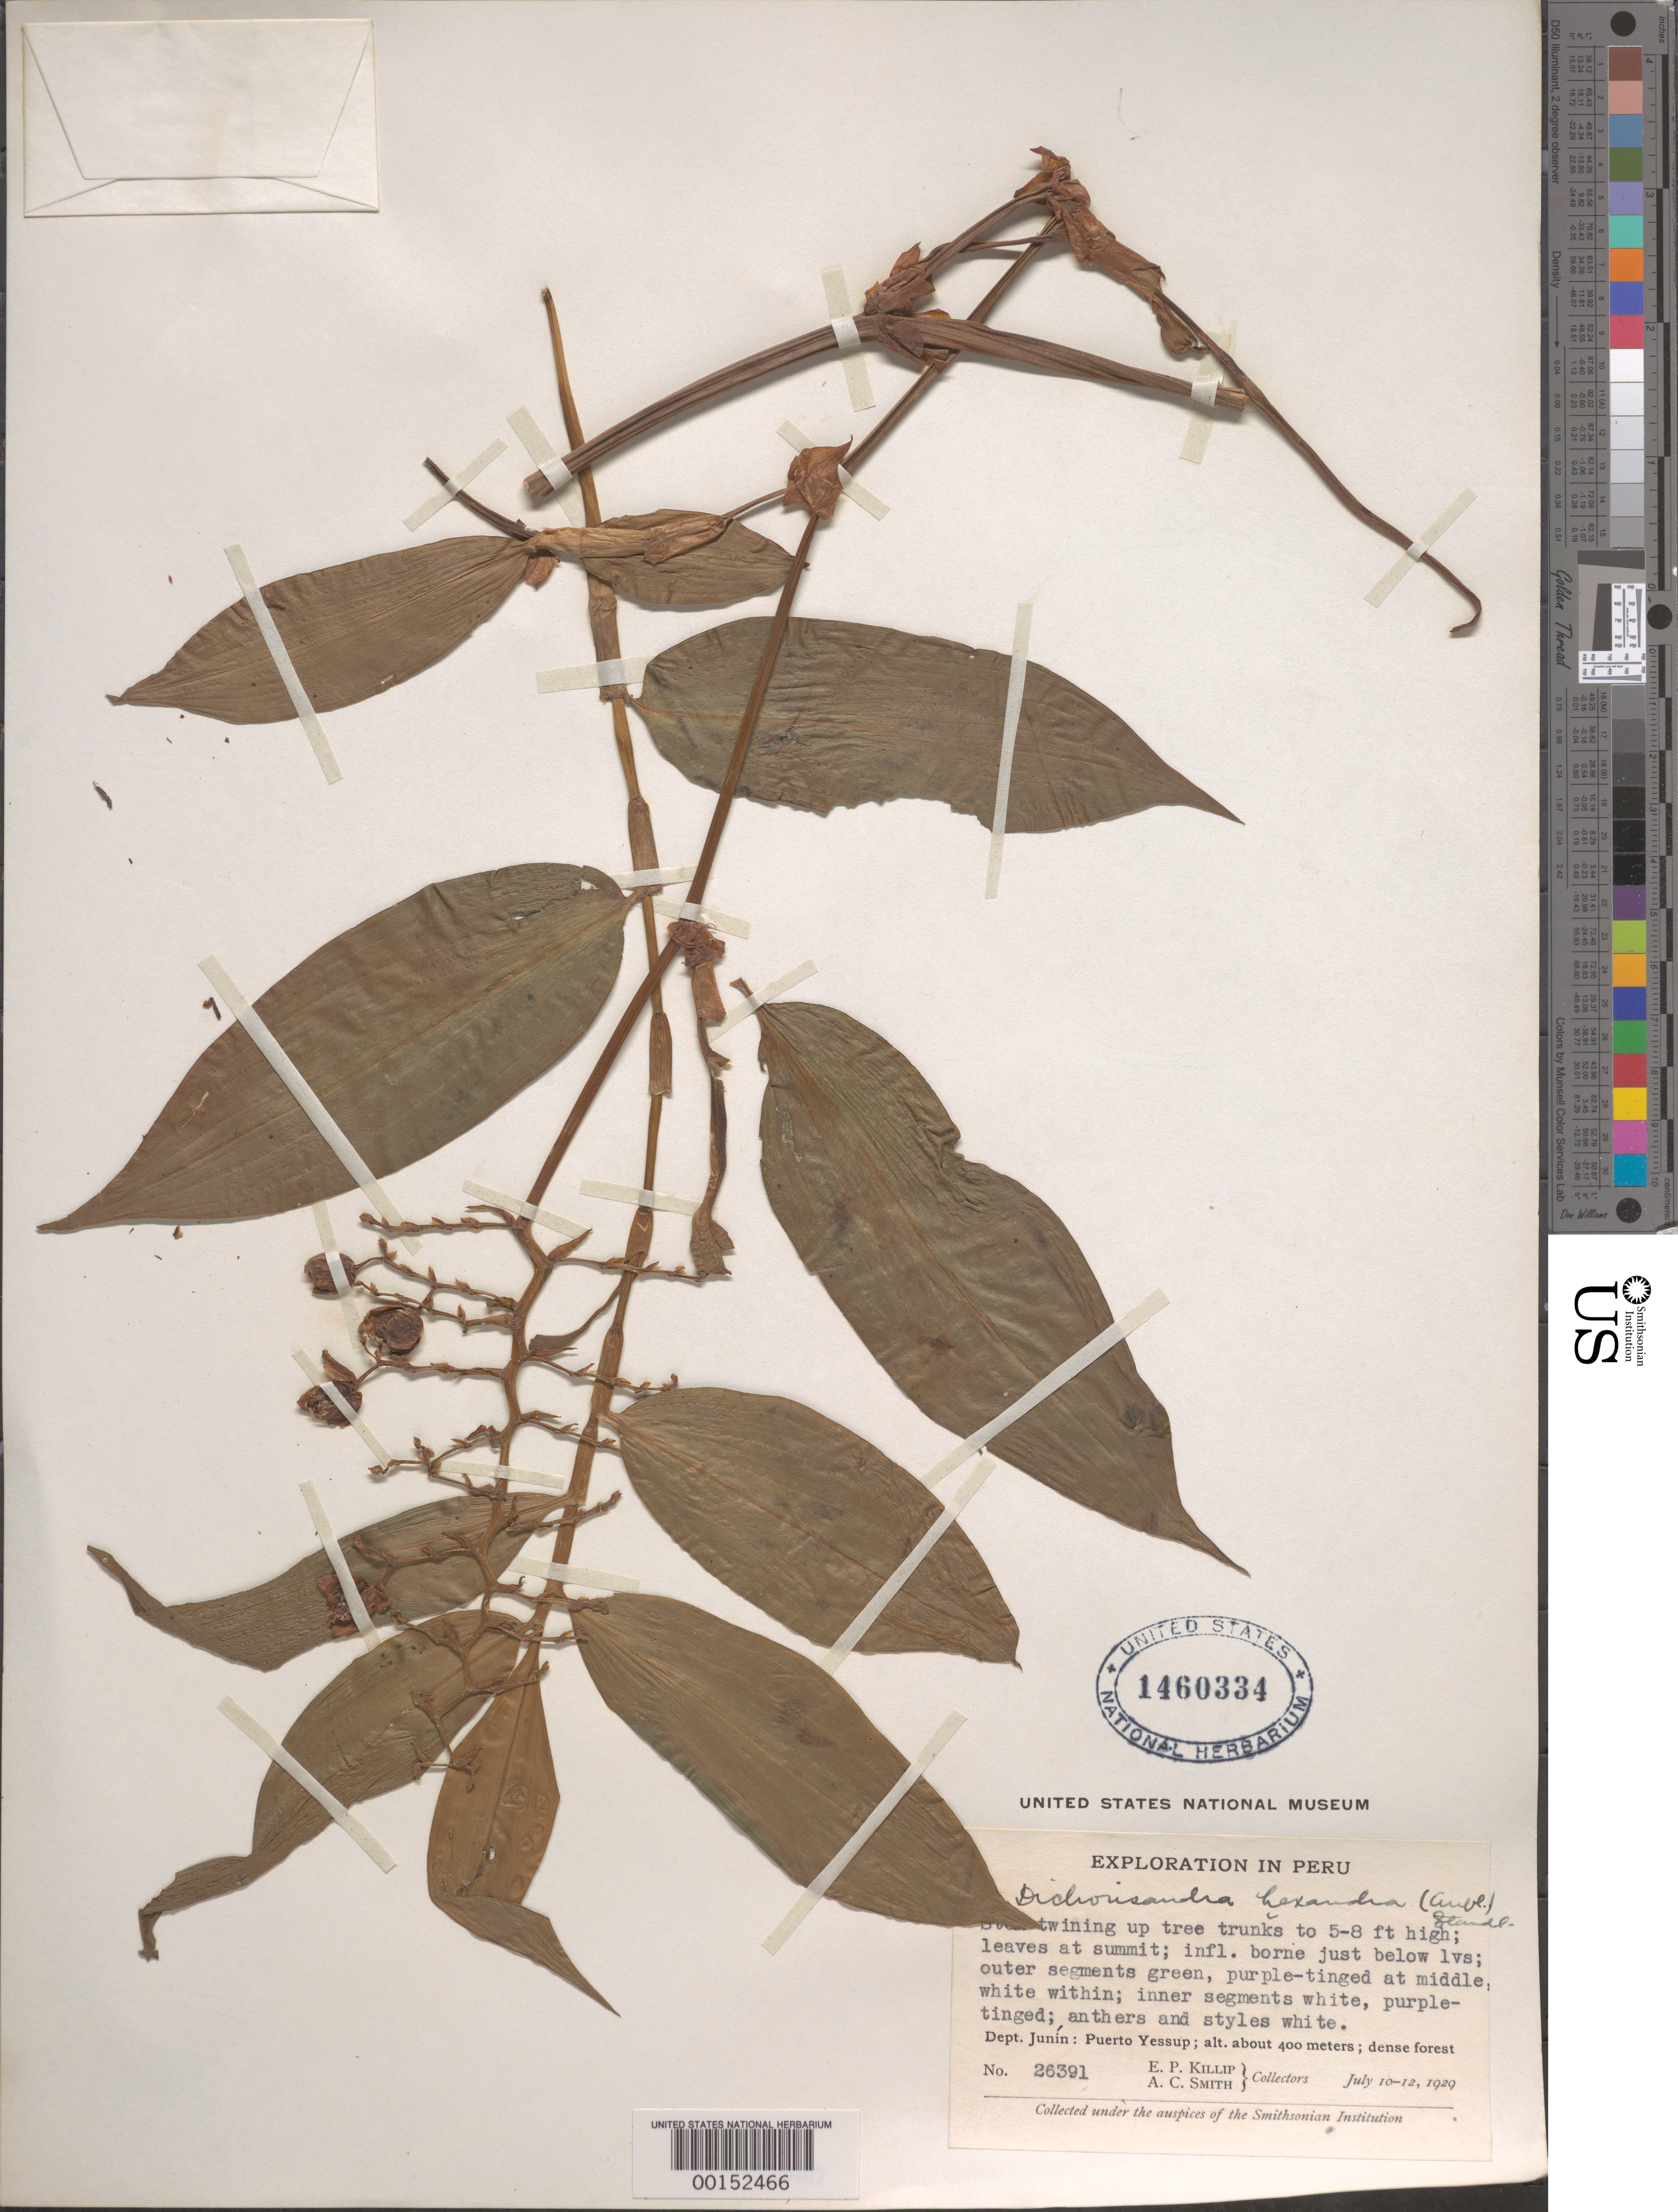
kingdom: Plantae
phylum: Tracheophyta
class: Liliopsida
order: Commelinales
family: Commelinaceae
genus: Dichorisandra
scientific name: Dichorisandra hexandra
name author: (Aubl.) Standl.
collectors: E. P. Killip & A. C. Smith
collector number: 26391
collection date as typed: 10 Jul 1929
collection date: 1929-07-10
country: Peru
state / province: Junín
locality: Puerto yessup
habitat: Dense forest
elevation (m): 400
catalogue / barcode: US 1460334